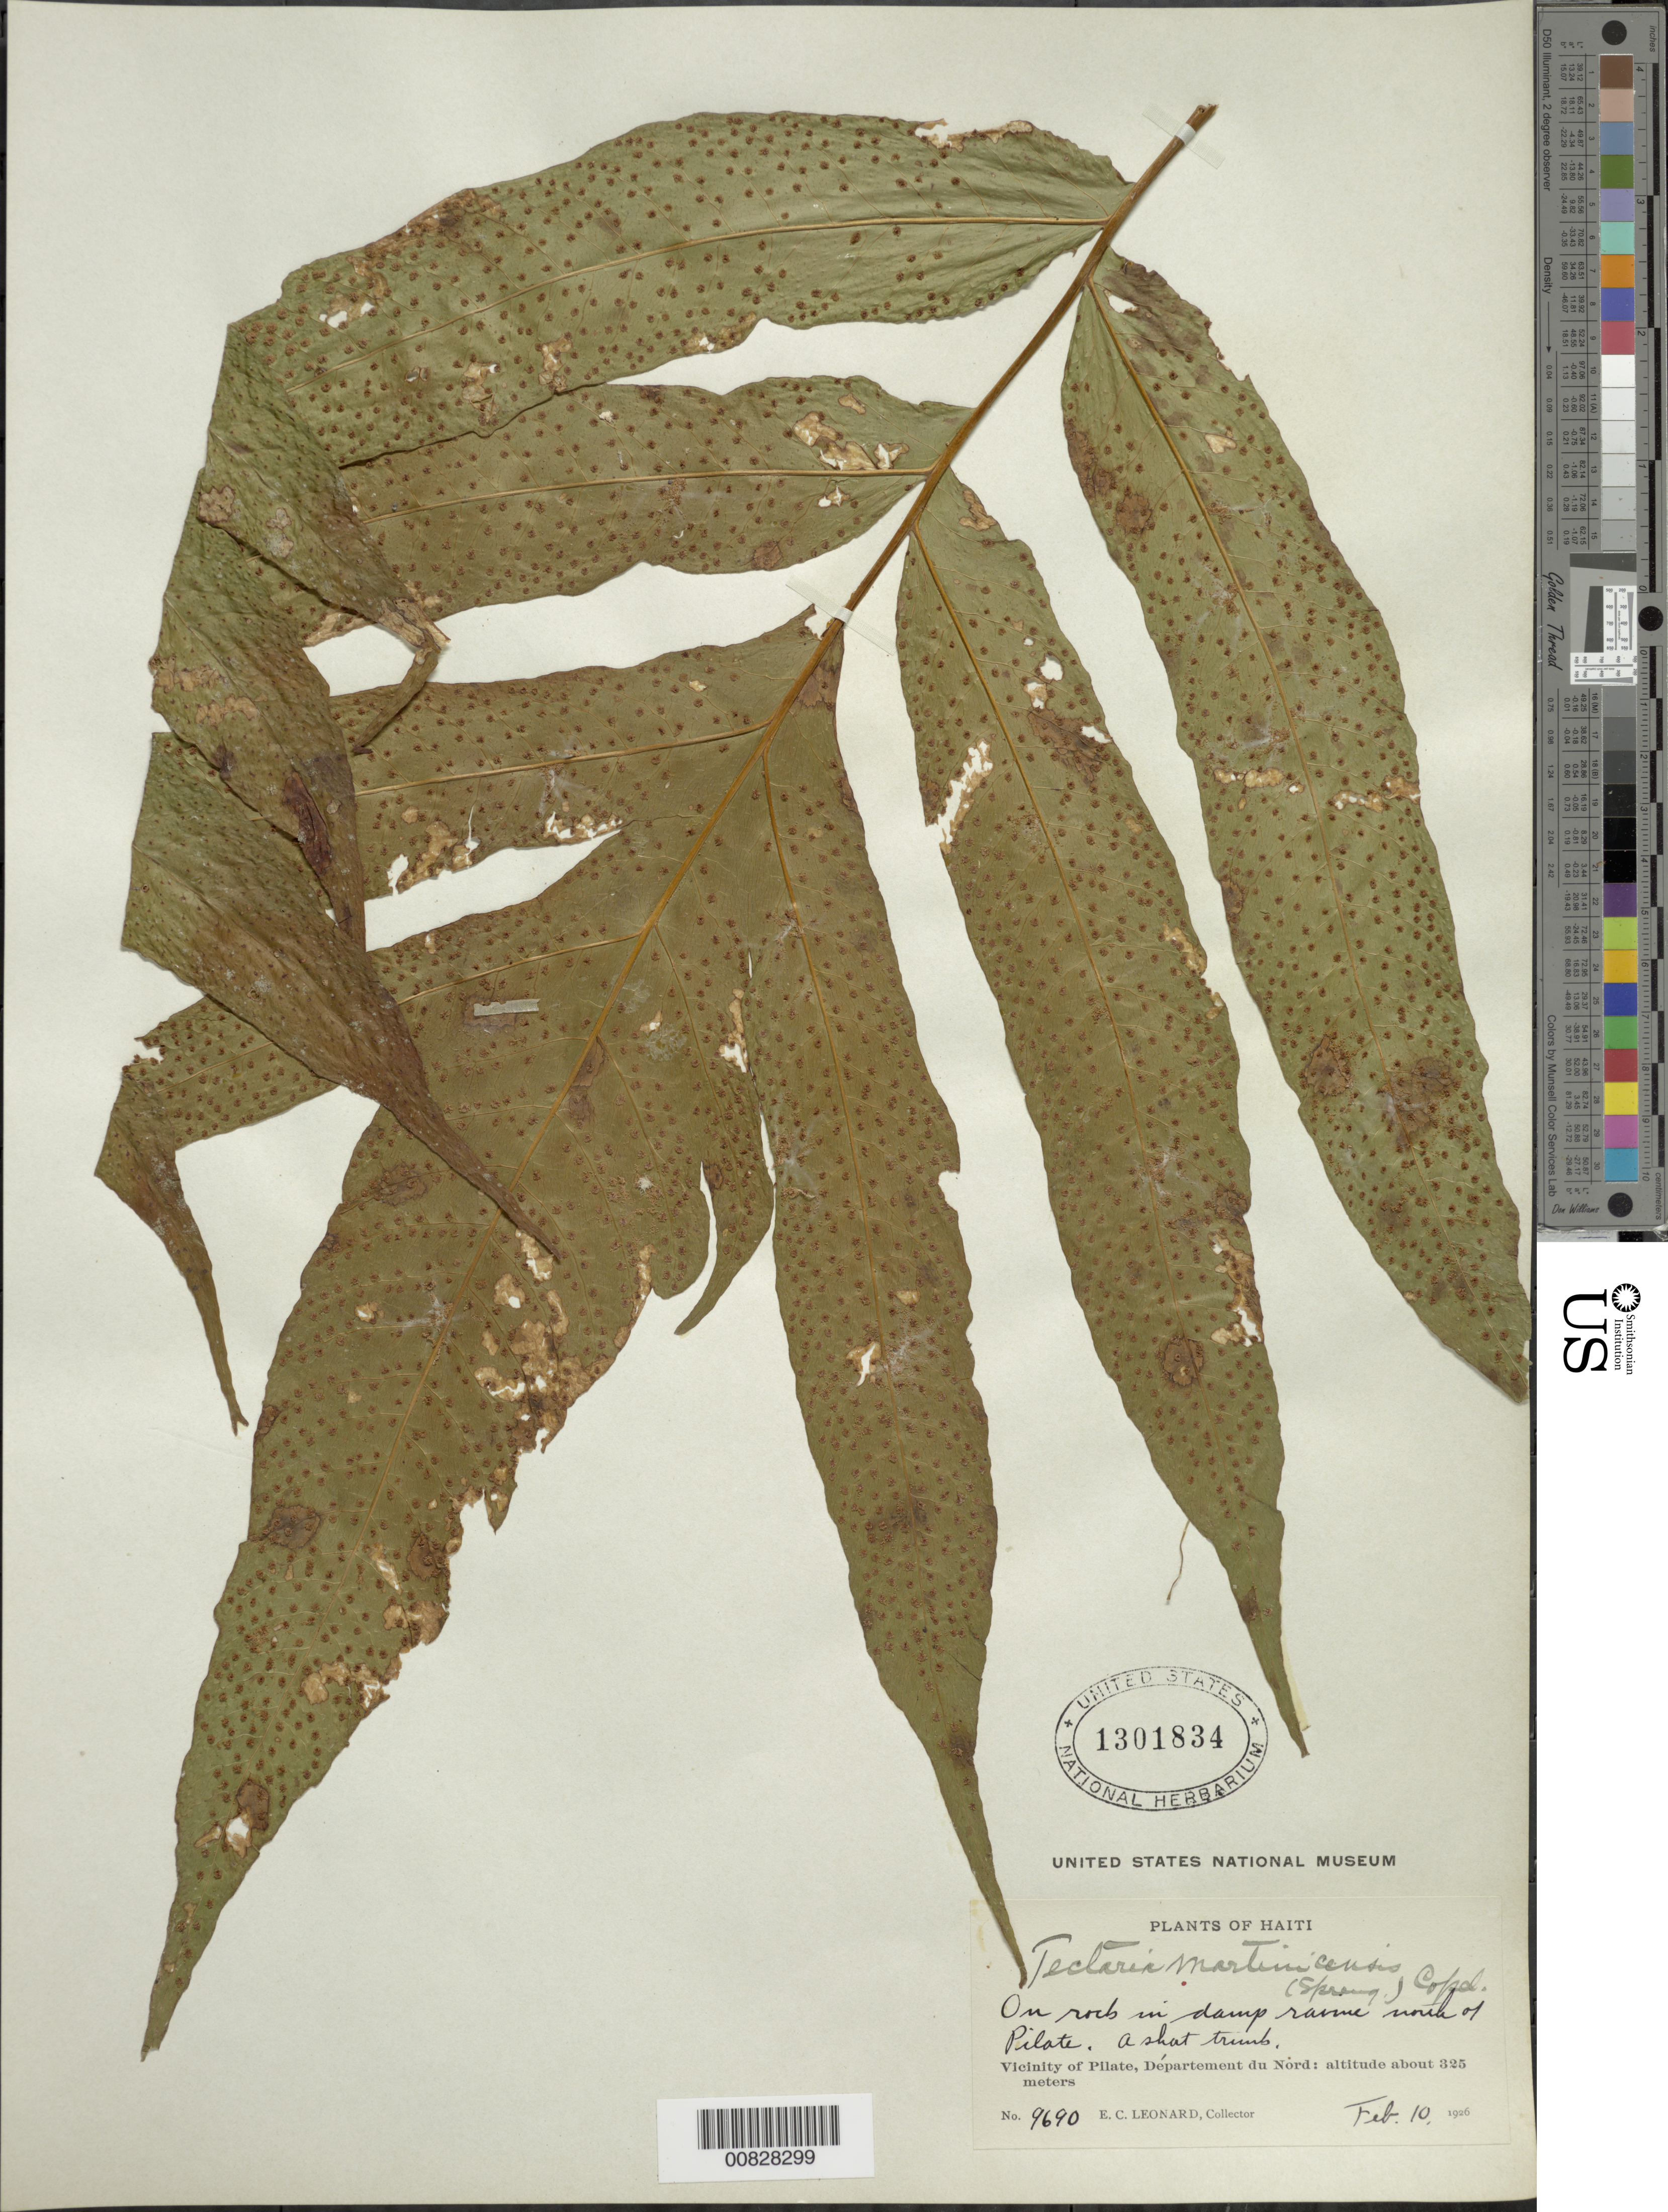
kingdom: Plantae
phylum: Tracheophyta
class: Polypodiopsida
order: Polypodiales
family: Tectariaceae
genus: Tectaria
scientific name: Tectaria incisa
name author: Cav.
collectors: E. C. Leonard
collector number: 9690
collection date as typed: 10 Feb 1926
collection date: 1926-02-10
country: Haiti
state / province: Nord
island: Hispaniola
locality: Pilate, N of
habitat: On rock in damp ravine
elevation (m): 325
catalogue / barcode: US 1301834